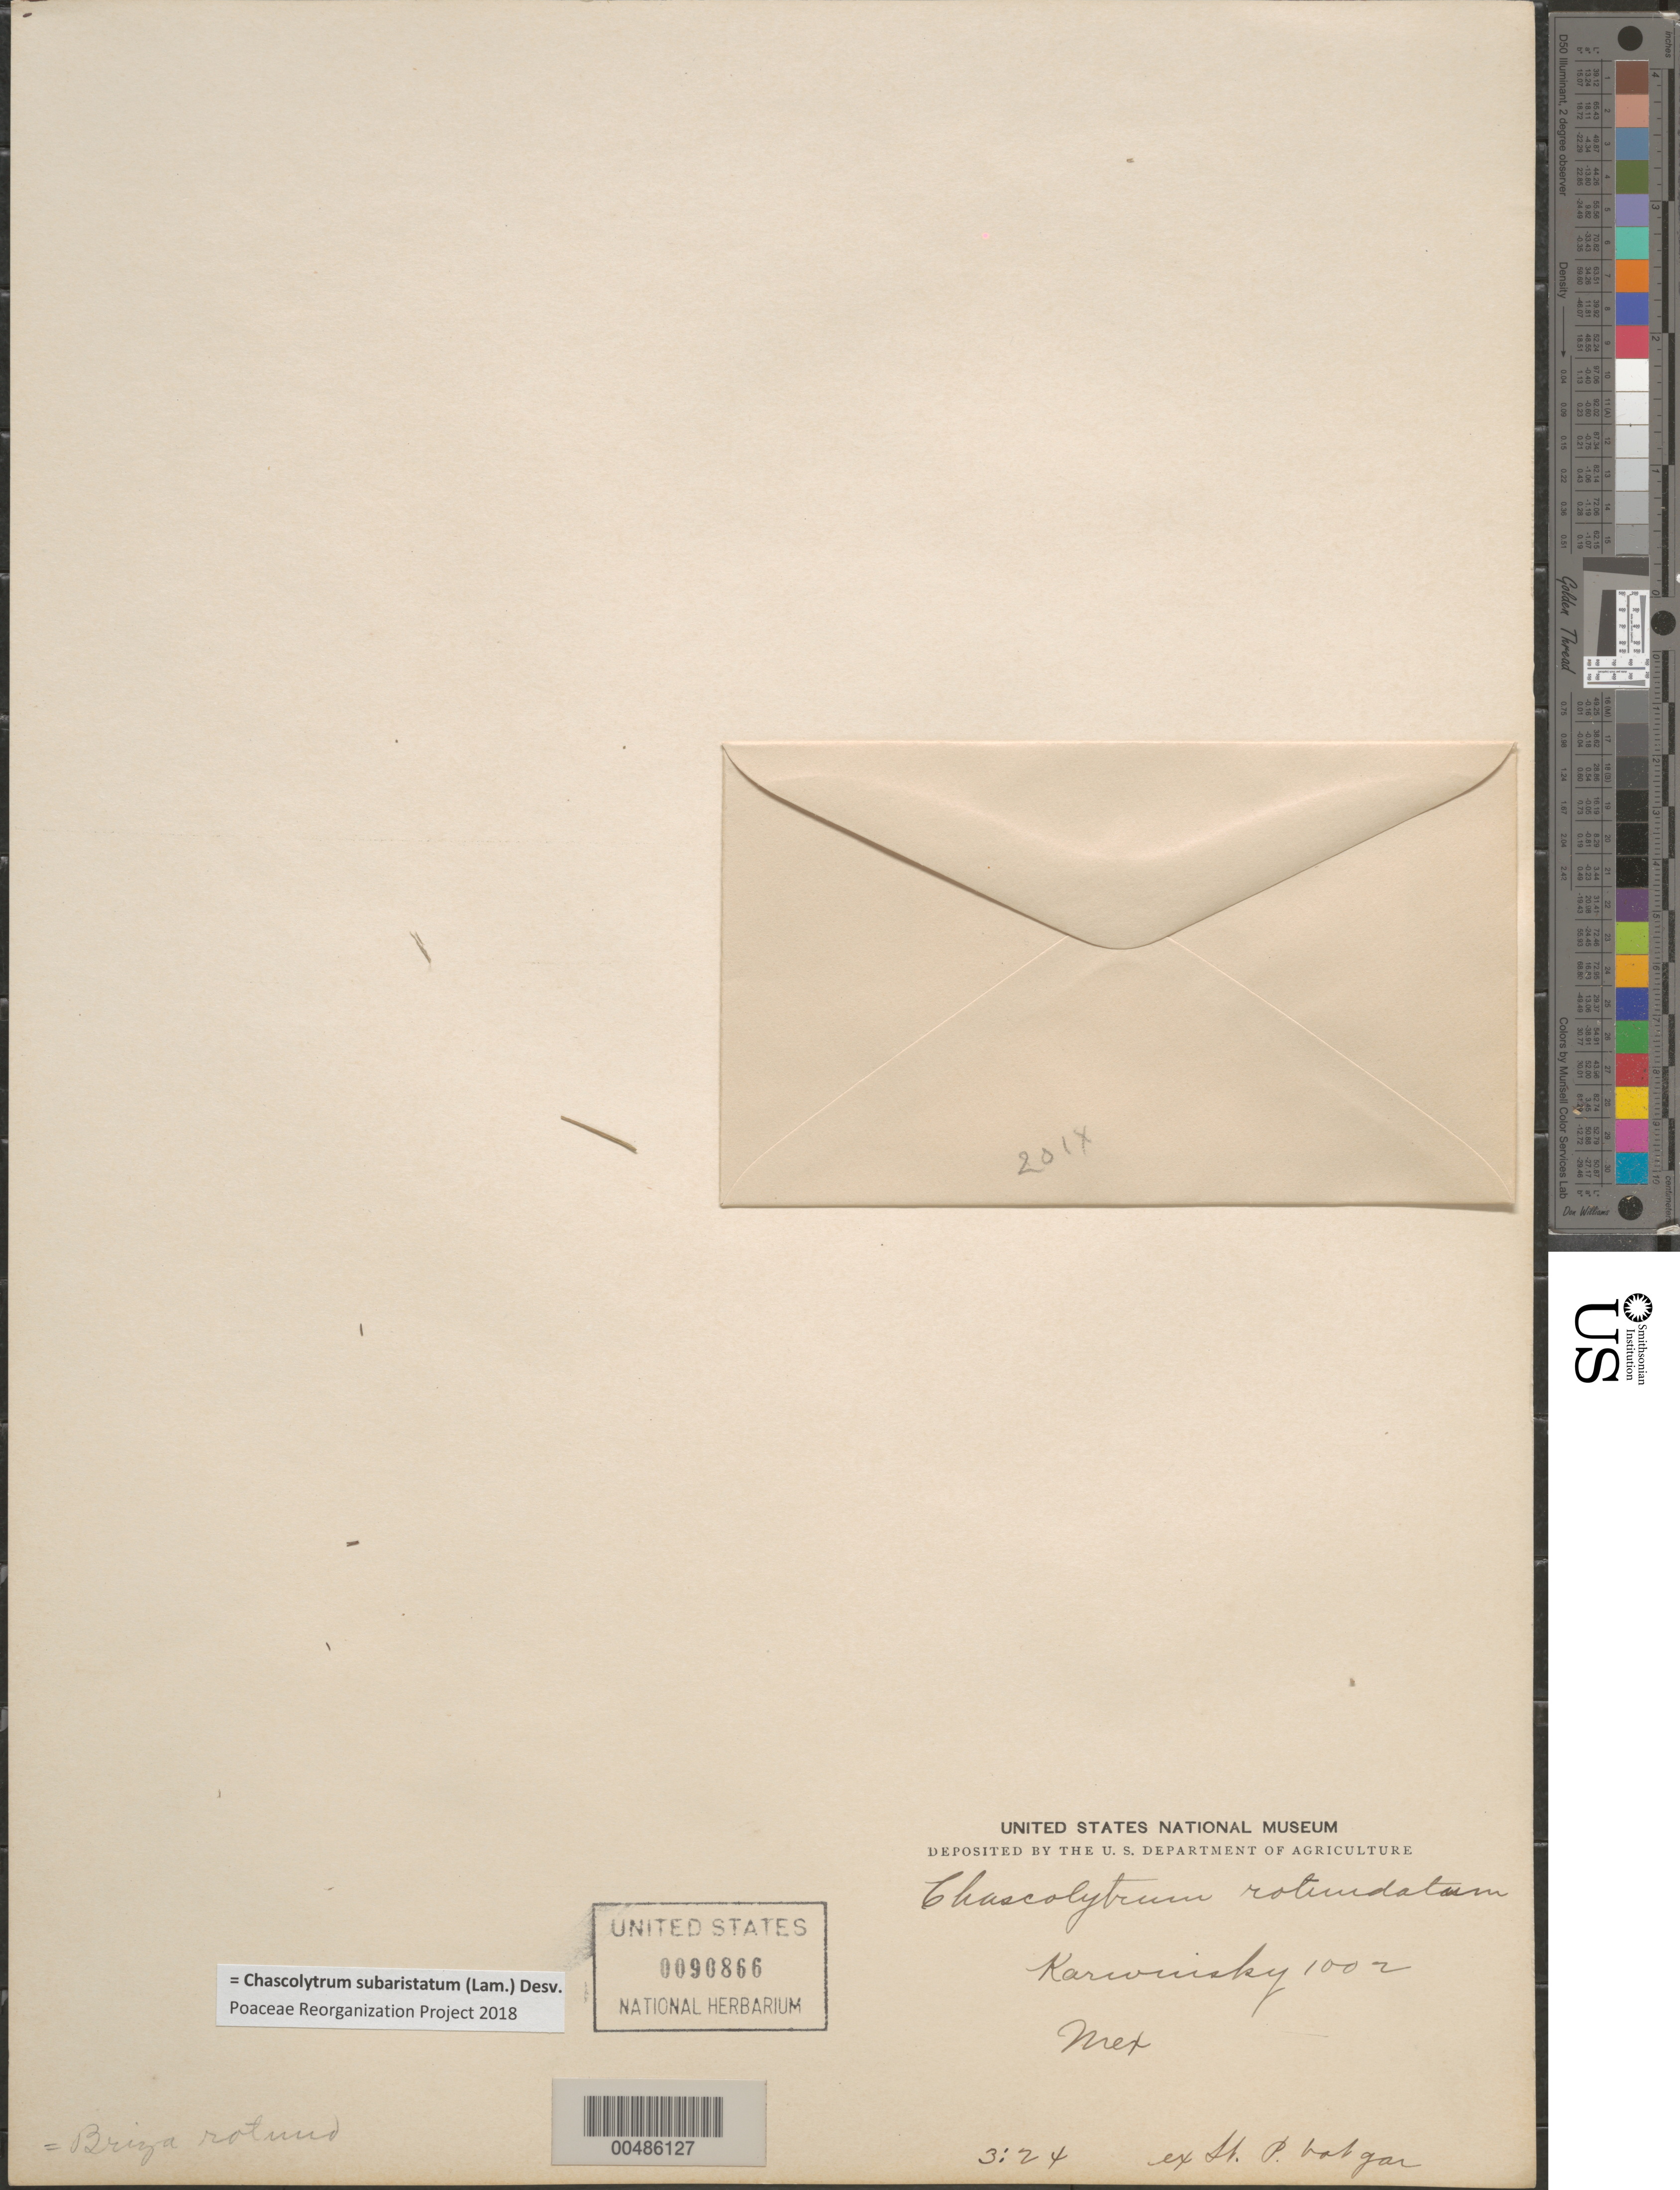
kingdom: Plantae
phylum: Tracheophyta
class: Liliopsida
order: Poales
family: Poaceae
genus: Chascolytrum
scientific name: Chascolytrum subaristatum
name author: (Lam.) Desv.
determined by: Poaceae Reorganization Project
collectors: W. F. Karwinski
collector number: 1002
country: Mexico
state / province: Durango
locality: San Ramon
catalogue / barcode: US 90866